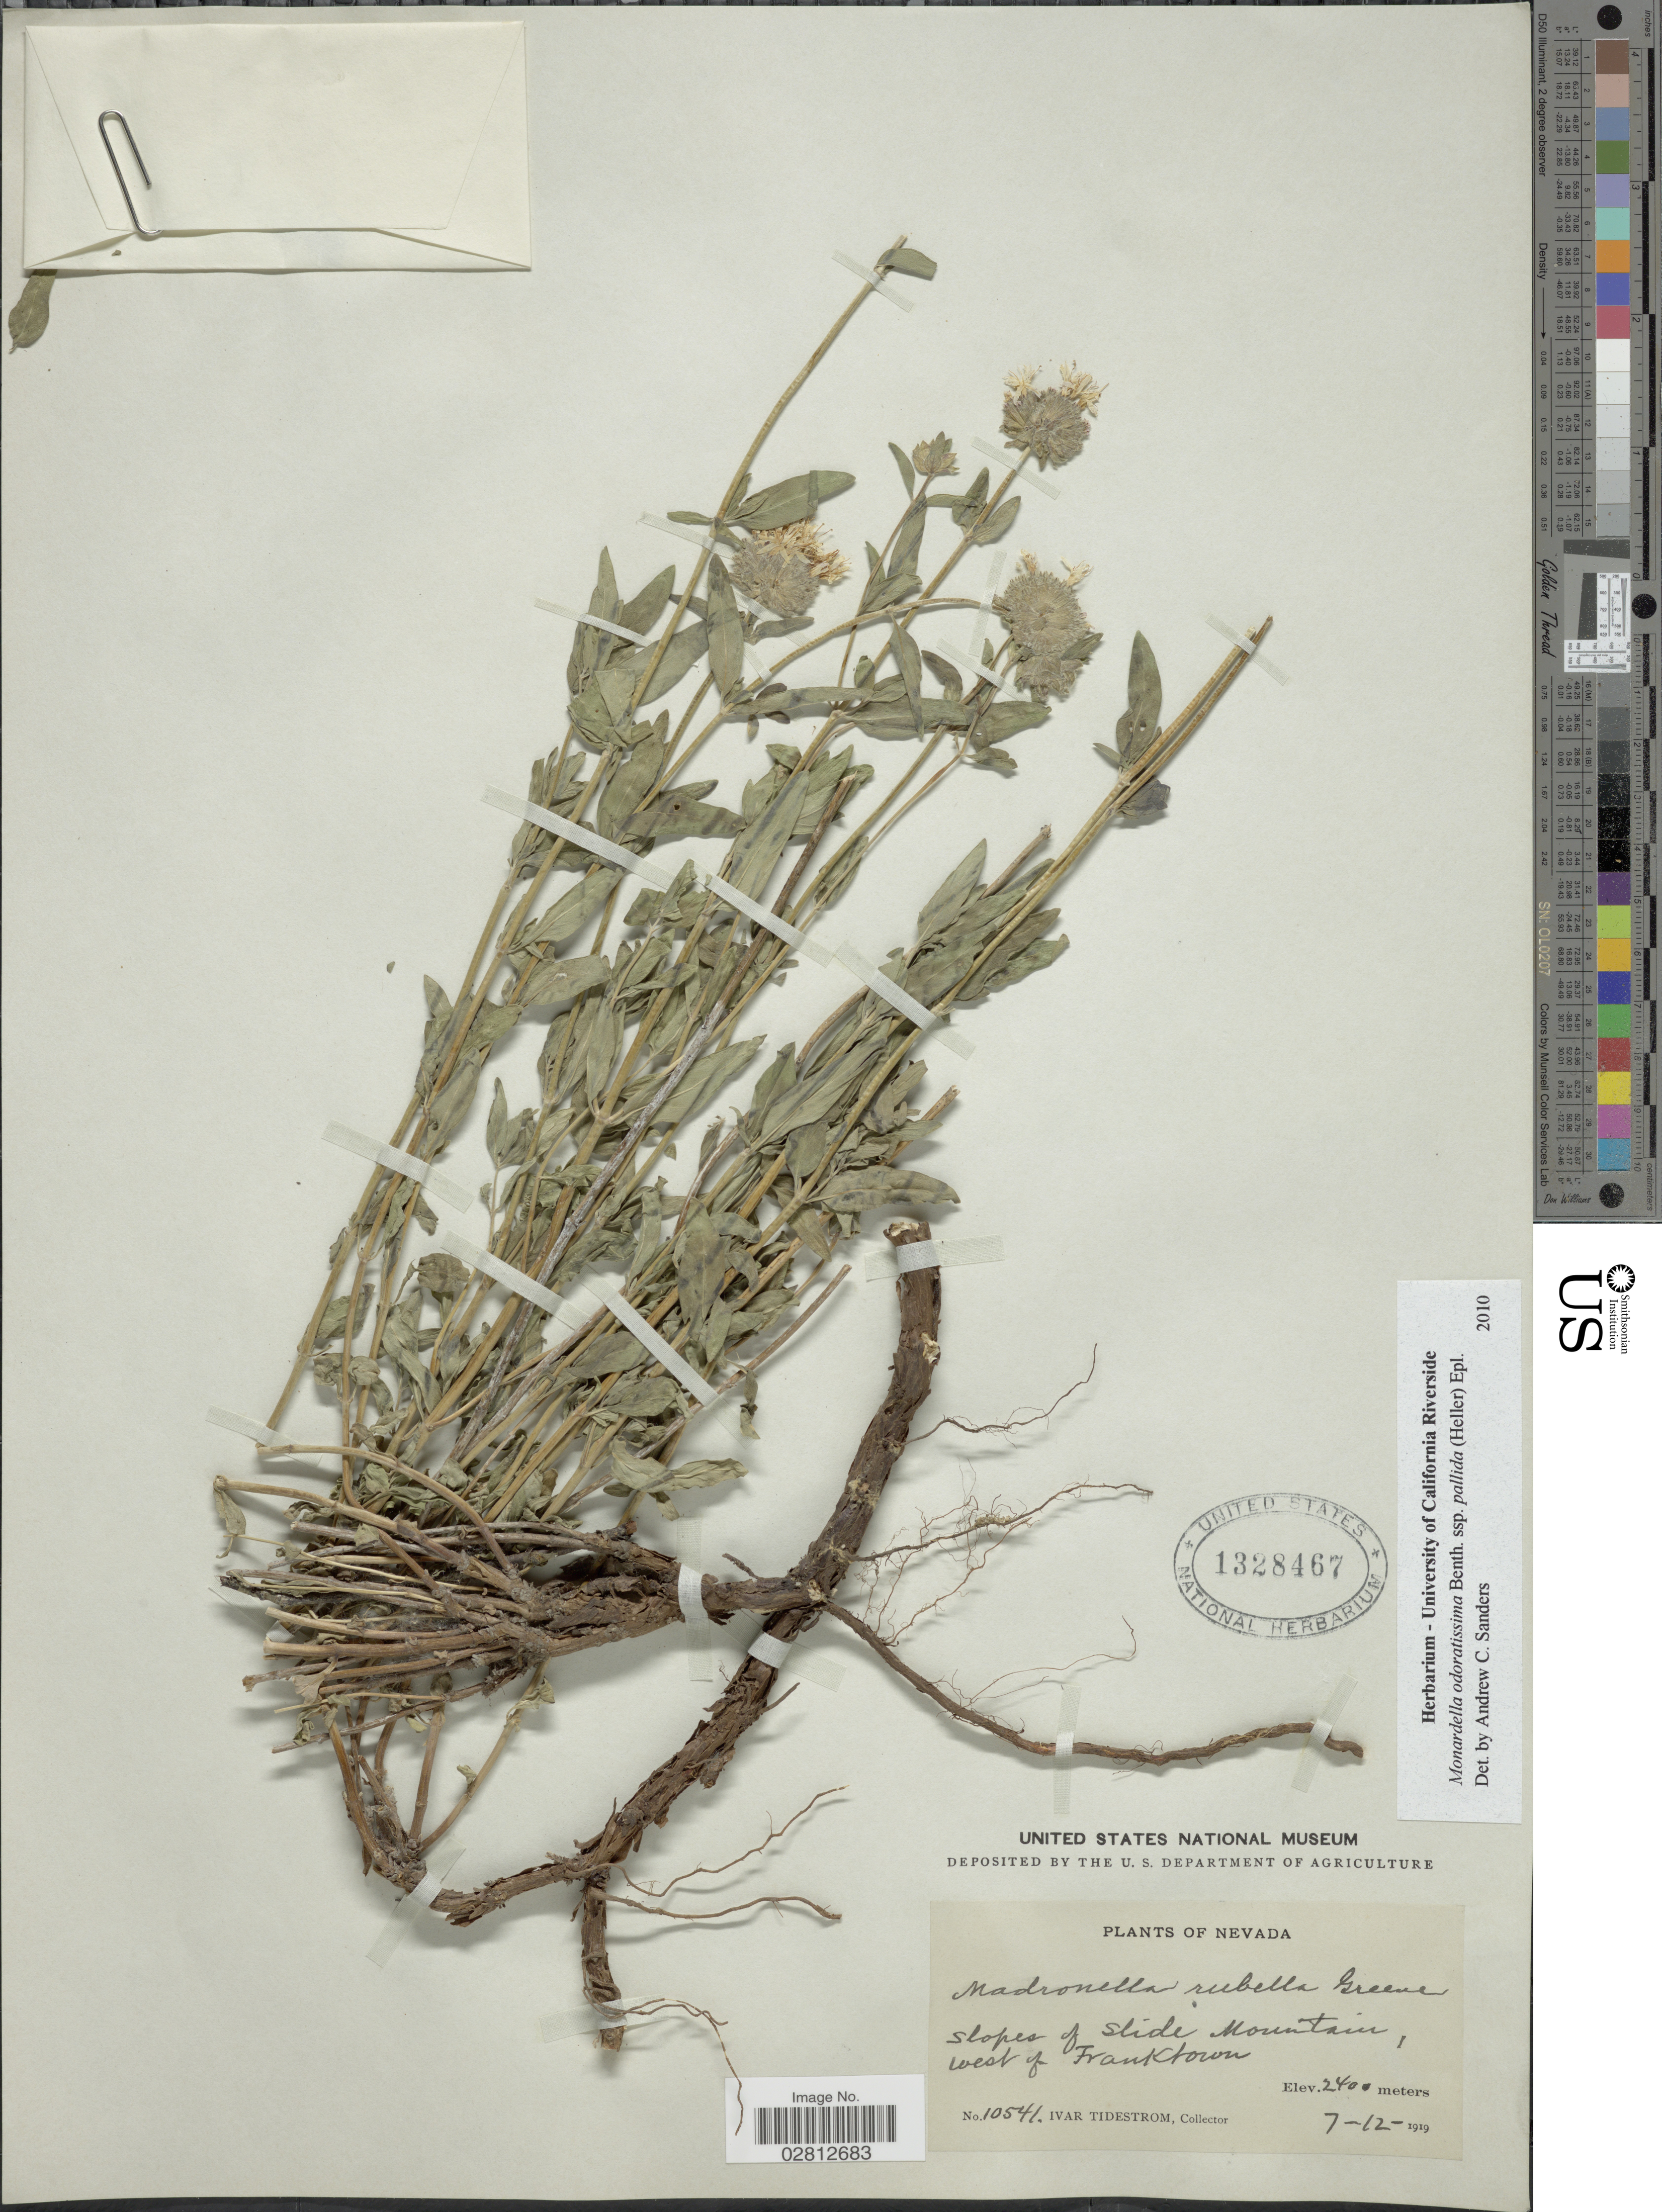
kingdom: Plantae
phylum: Tracheophyta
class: Magnoliopsida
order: Lamiales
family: Lamiaceae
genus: Monardella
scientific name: Monardella odoratissima subsp. pallida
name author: (A. Heller) Epling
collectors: I. F. Tidestrom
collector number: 10541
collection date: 1919-07-12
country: United States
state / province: Nevada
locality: Slopes of Slide Mountain, west of Franktown.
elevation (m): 2400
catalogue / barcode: US 1328467